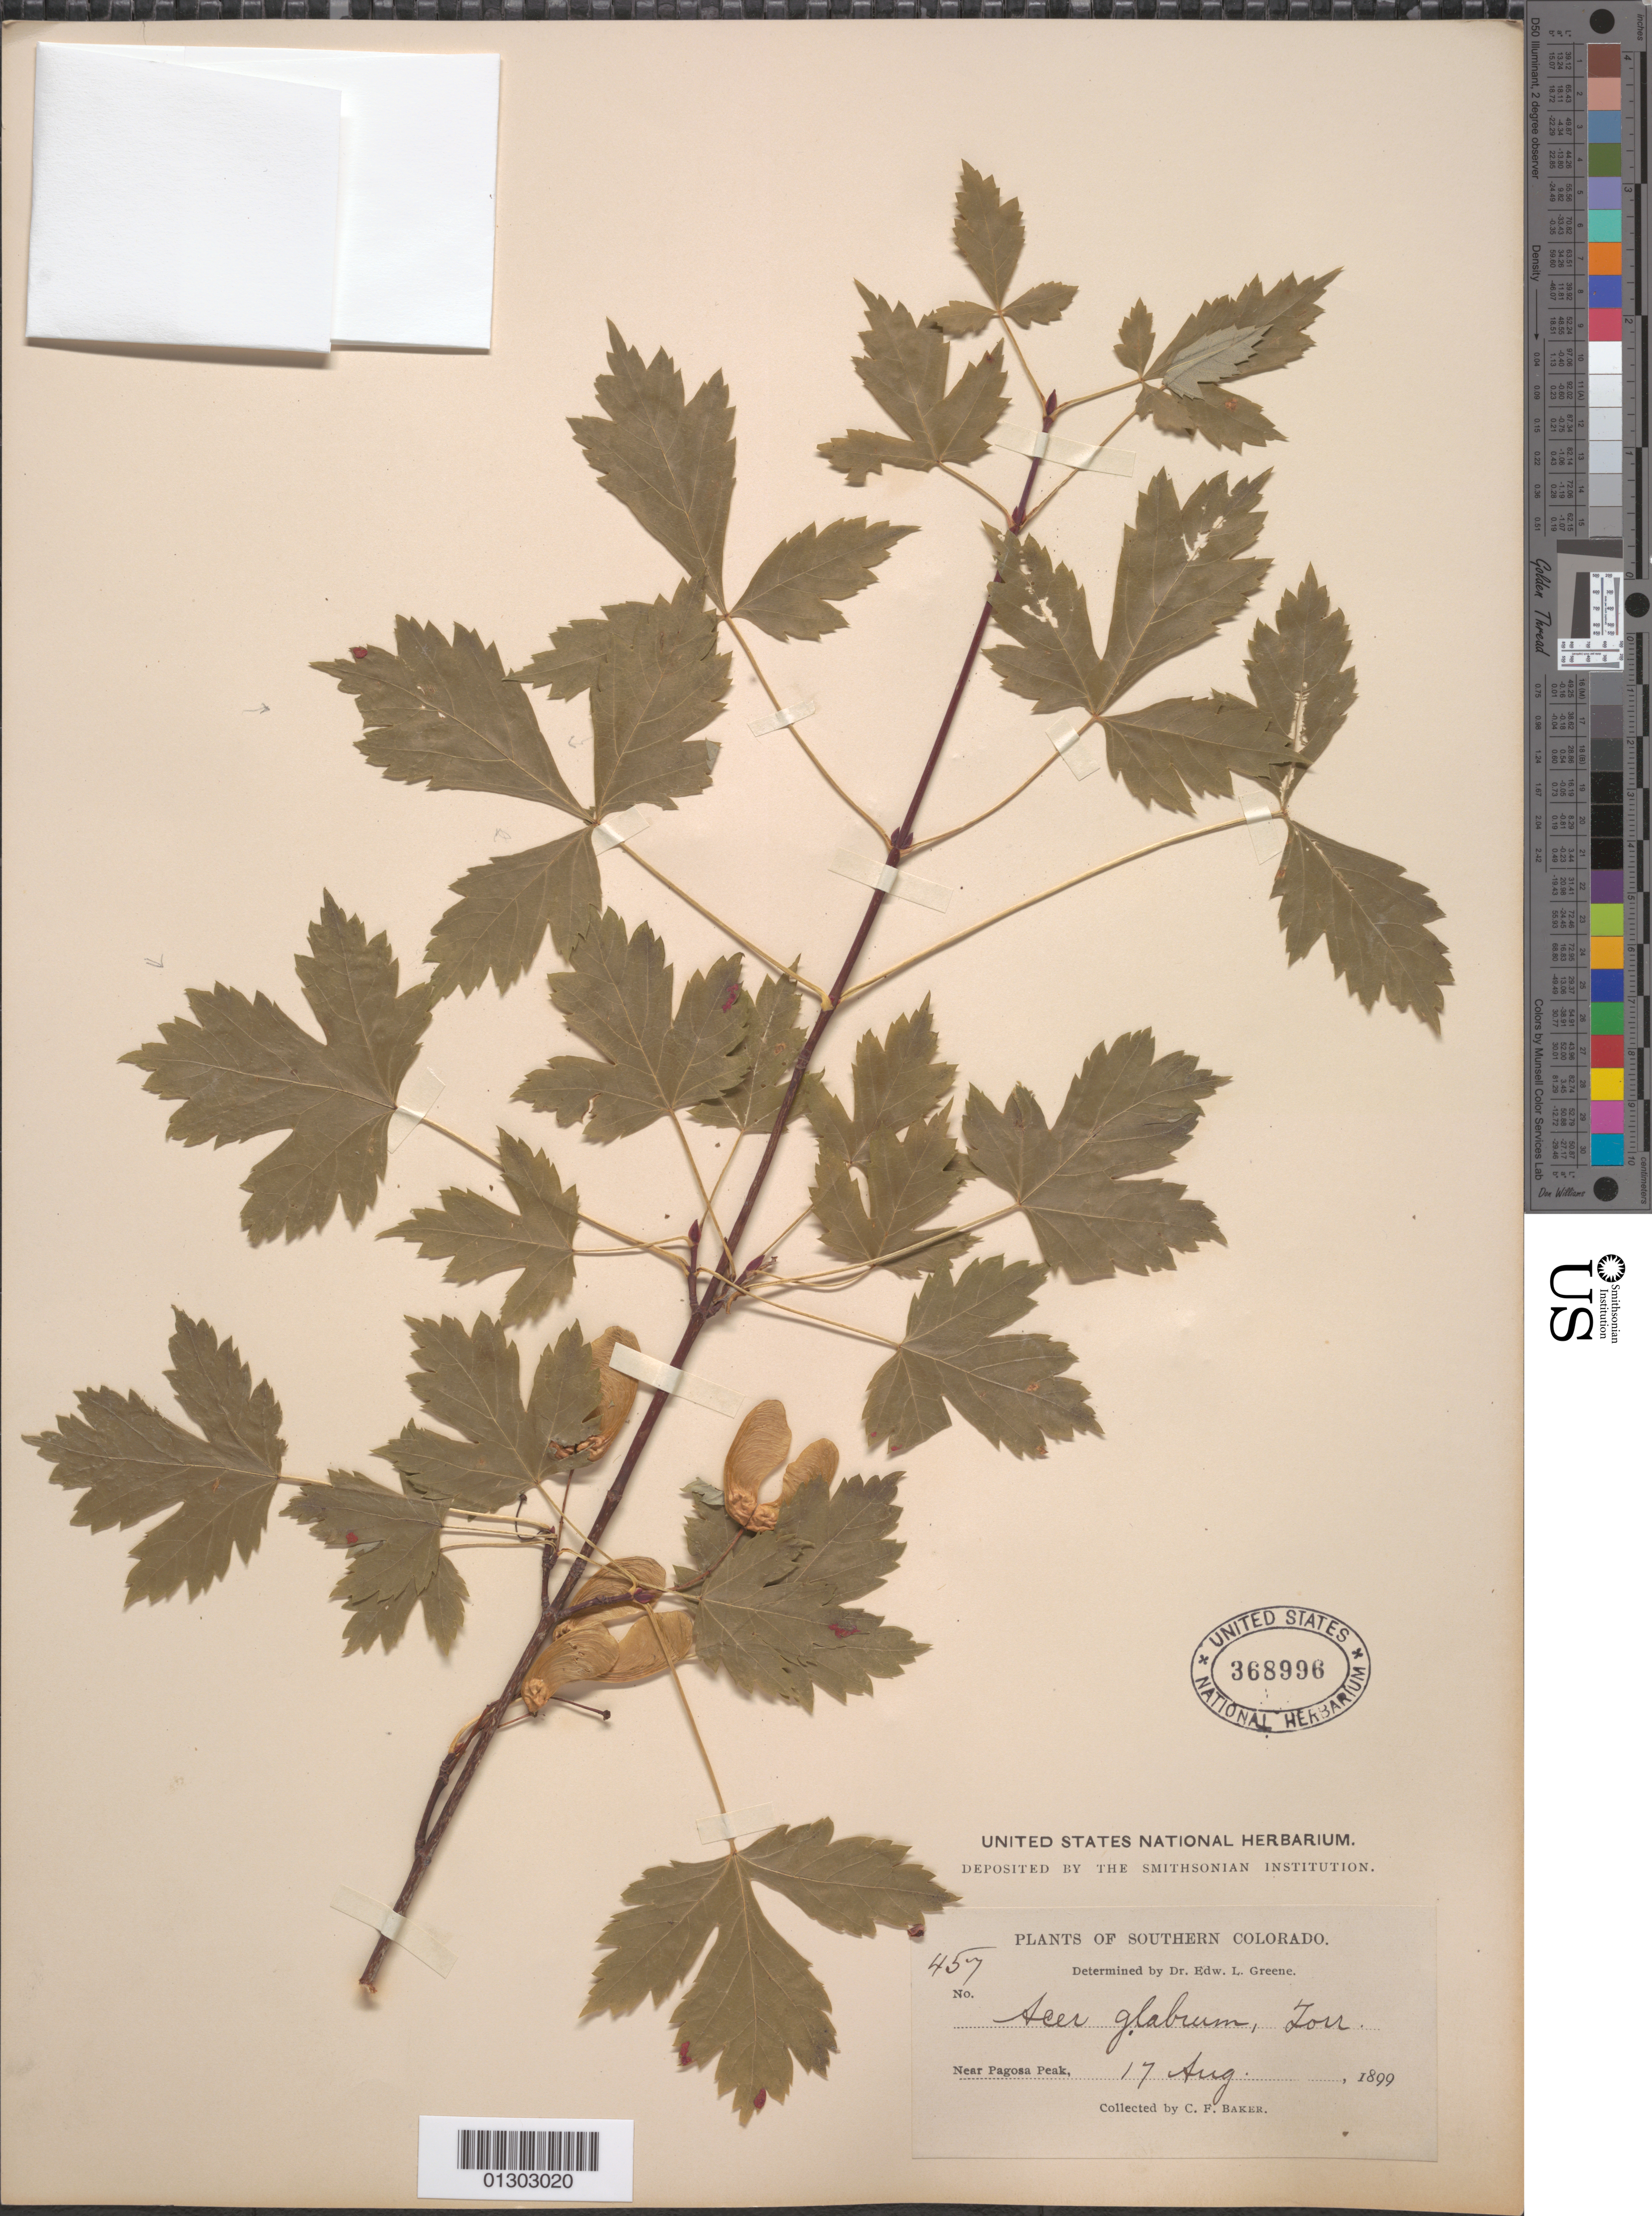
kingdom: Plantae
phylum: Tracheophyta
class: Magnoliopsida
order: Sapindales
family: Sapindaceae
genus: Acer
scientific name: Acer glabrum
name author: Torr.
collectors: C. F. Baker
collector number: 457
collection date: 1899-08-17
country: United States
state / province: Colorado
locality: Pagosa Peak.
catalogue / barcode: US 368996